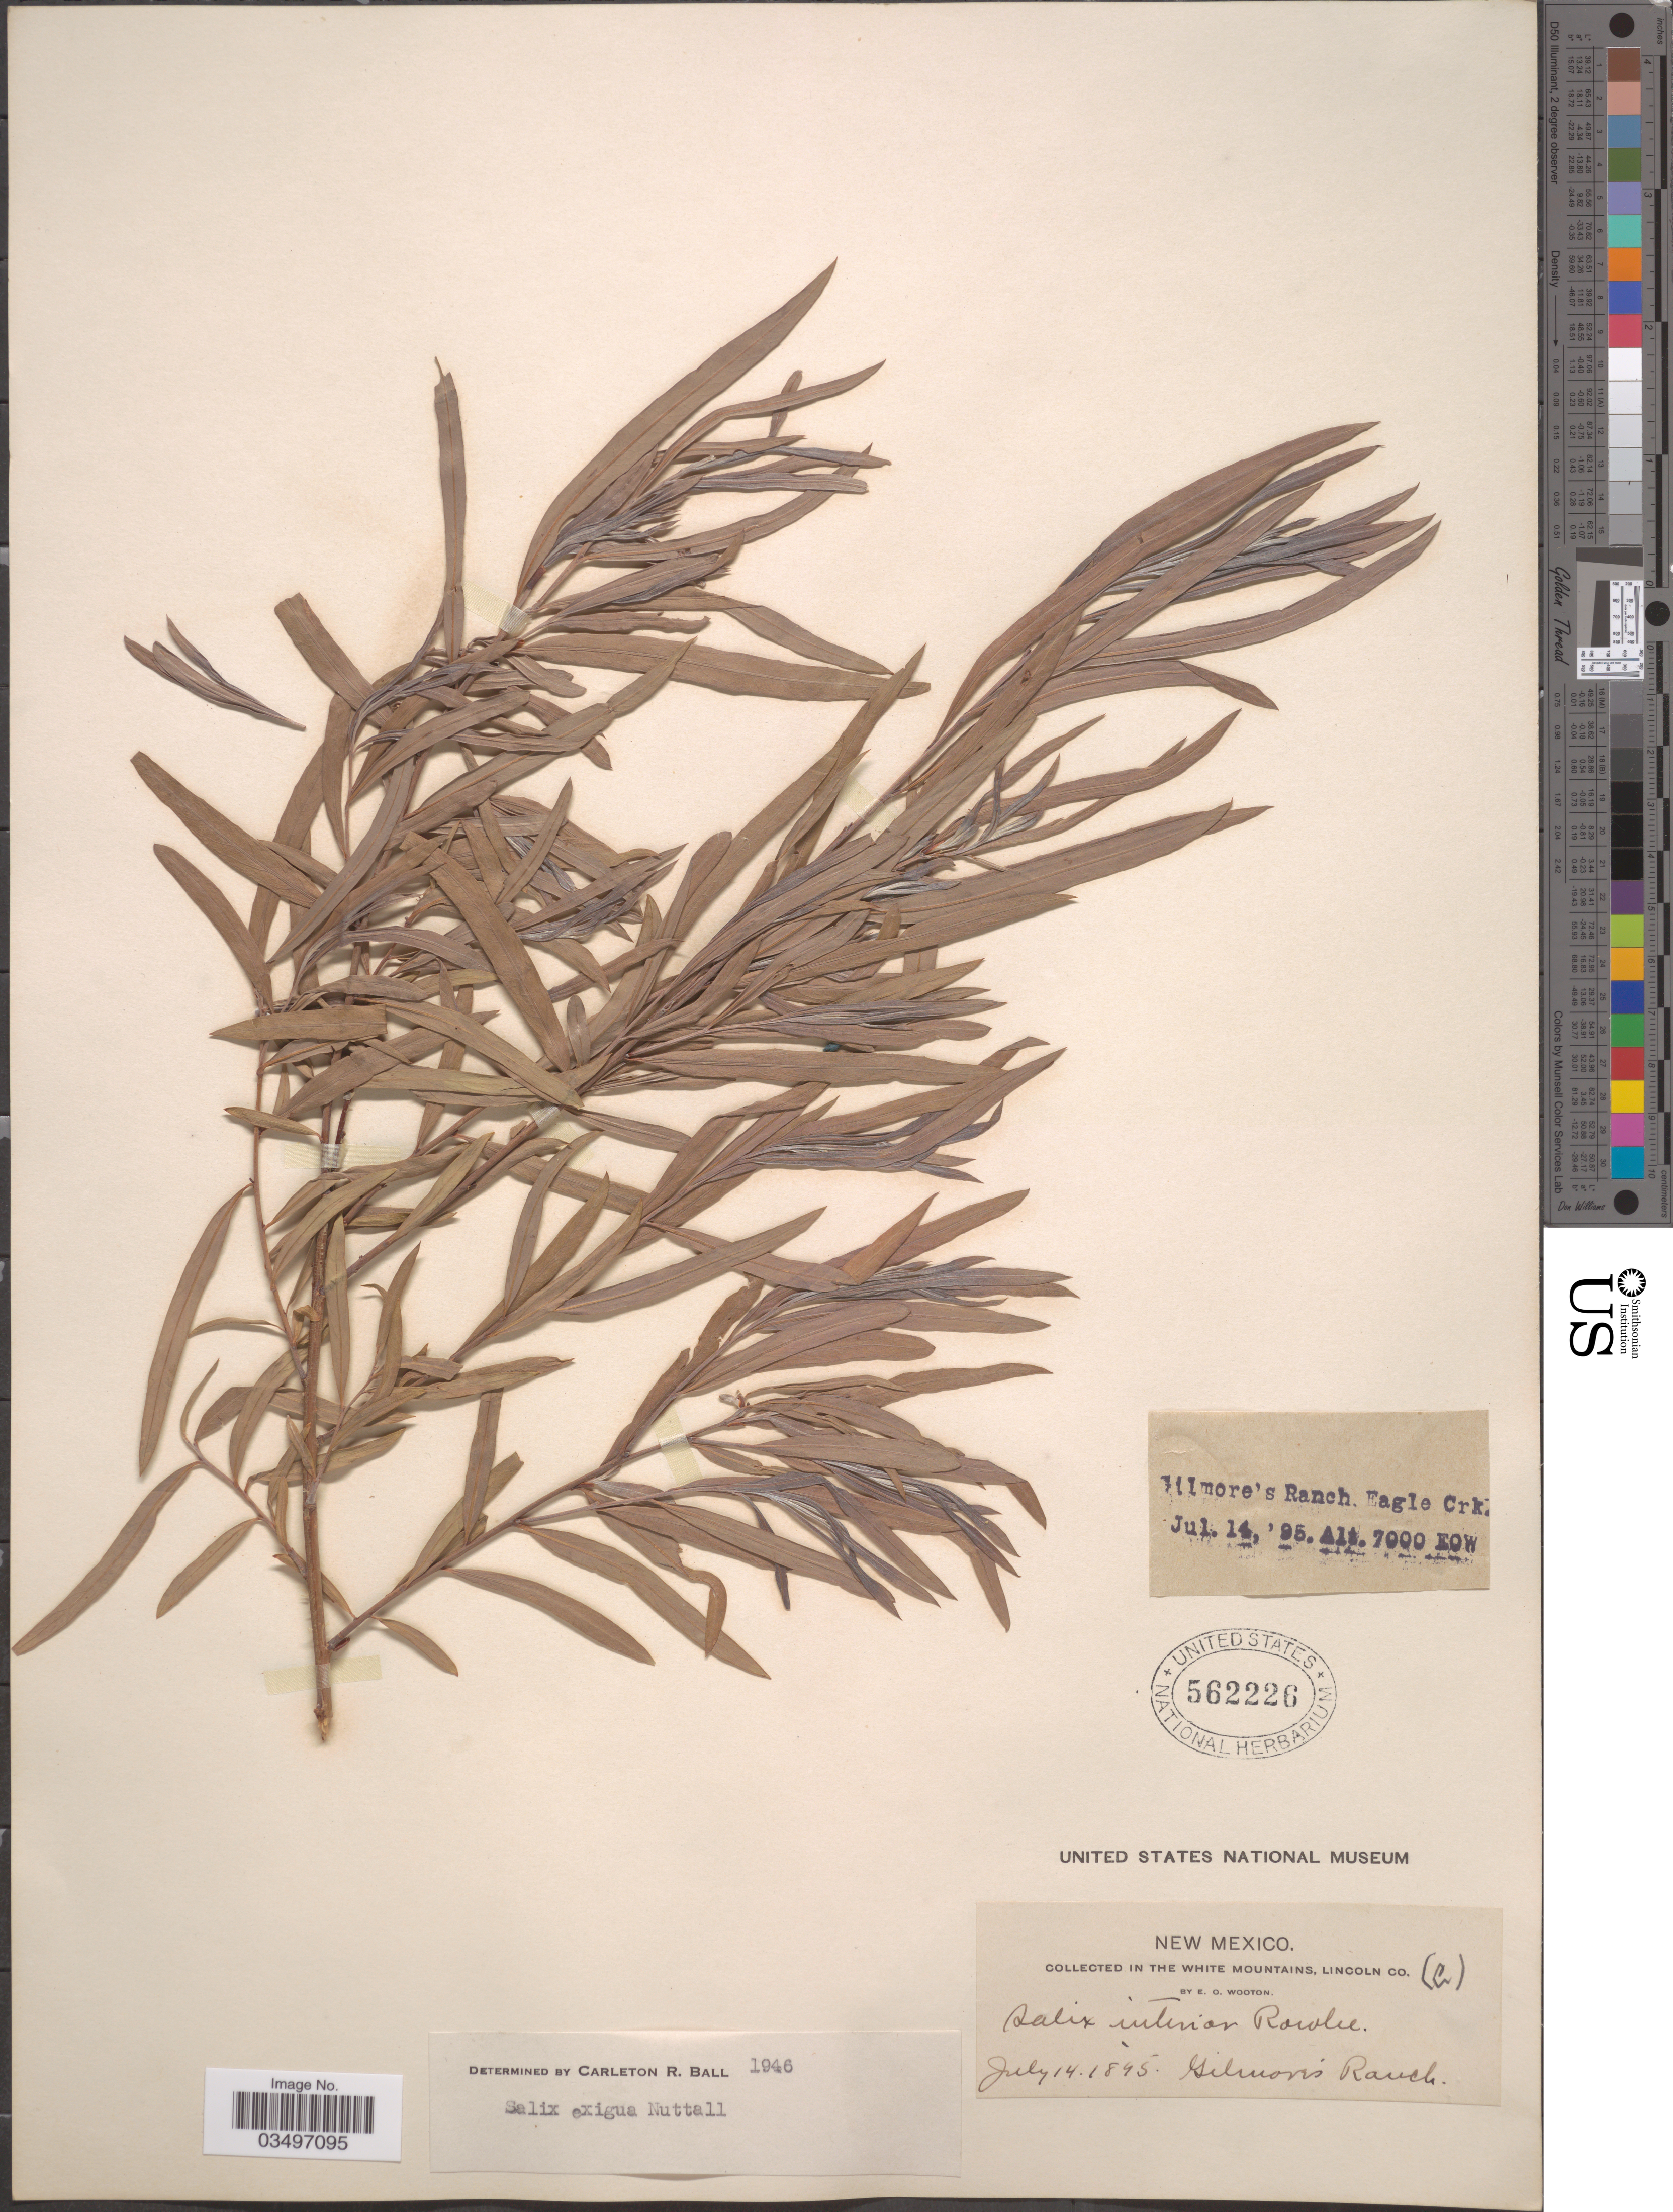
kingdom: Plantae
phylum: Tracheophyta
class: Magnoliopsida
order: Malpighiales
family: Salicaceae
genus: Salix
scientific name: Salix exigua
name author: Nutt.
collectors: E. O. Wooton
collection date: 1895-07-14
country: United States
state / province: New Mexico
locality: In the White Mountains, Lincoln Co. (C). Gilmore's Ranch, Eagle Crk.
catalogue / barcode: US 562226